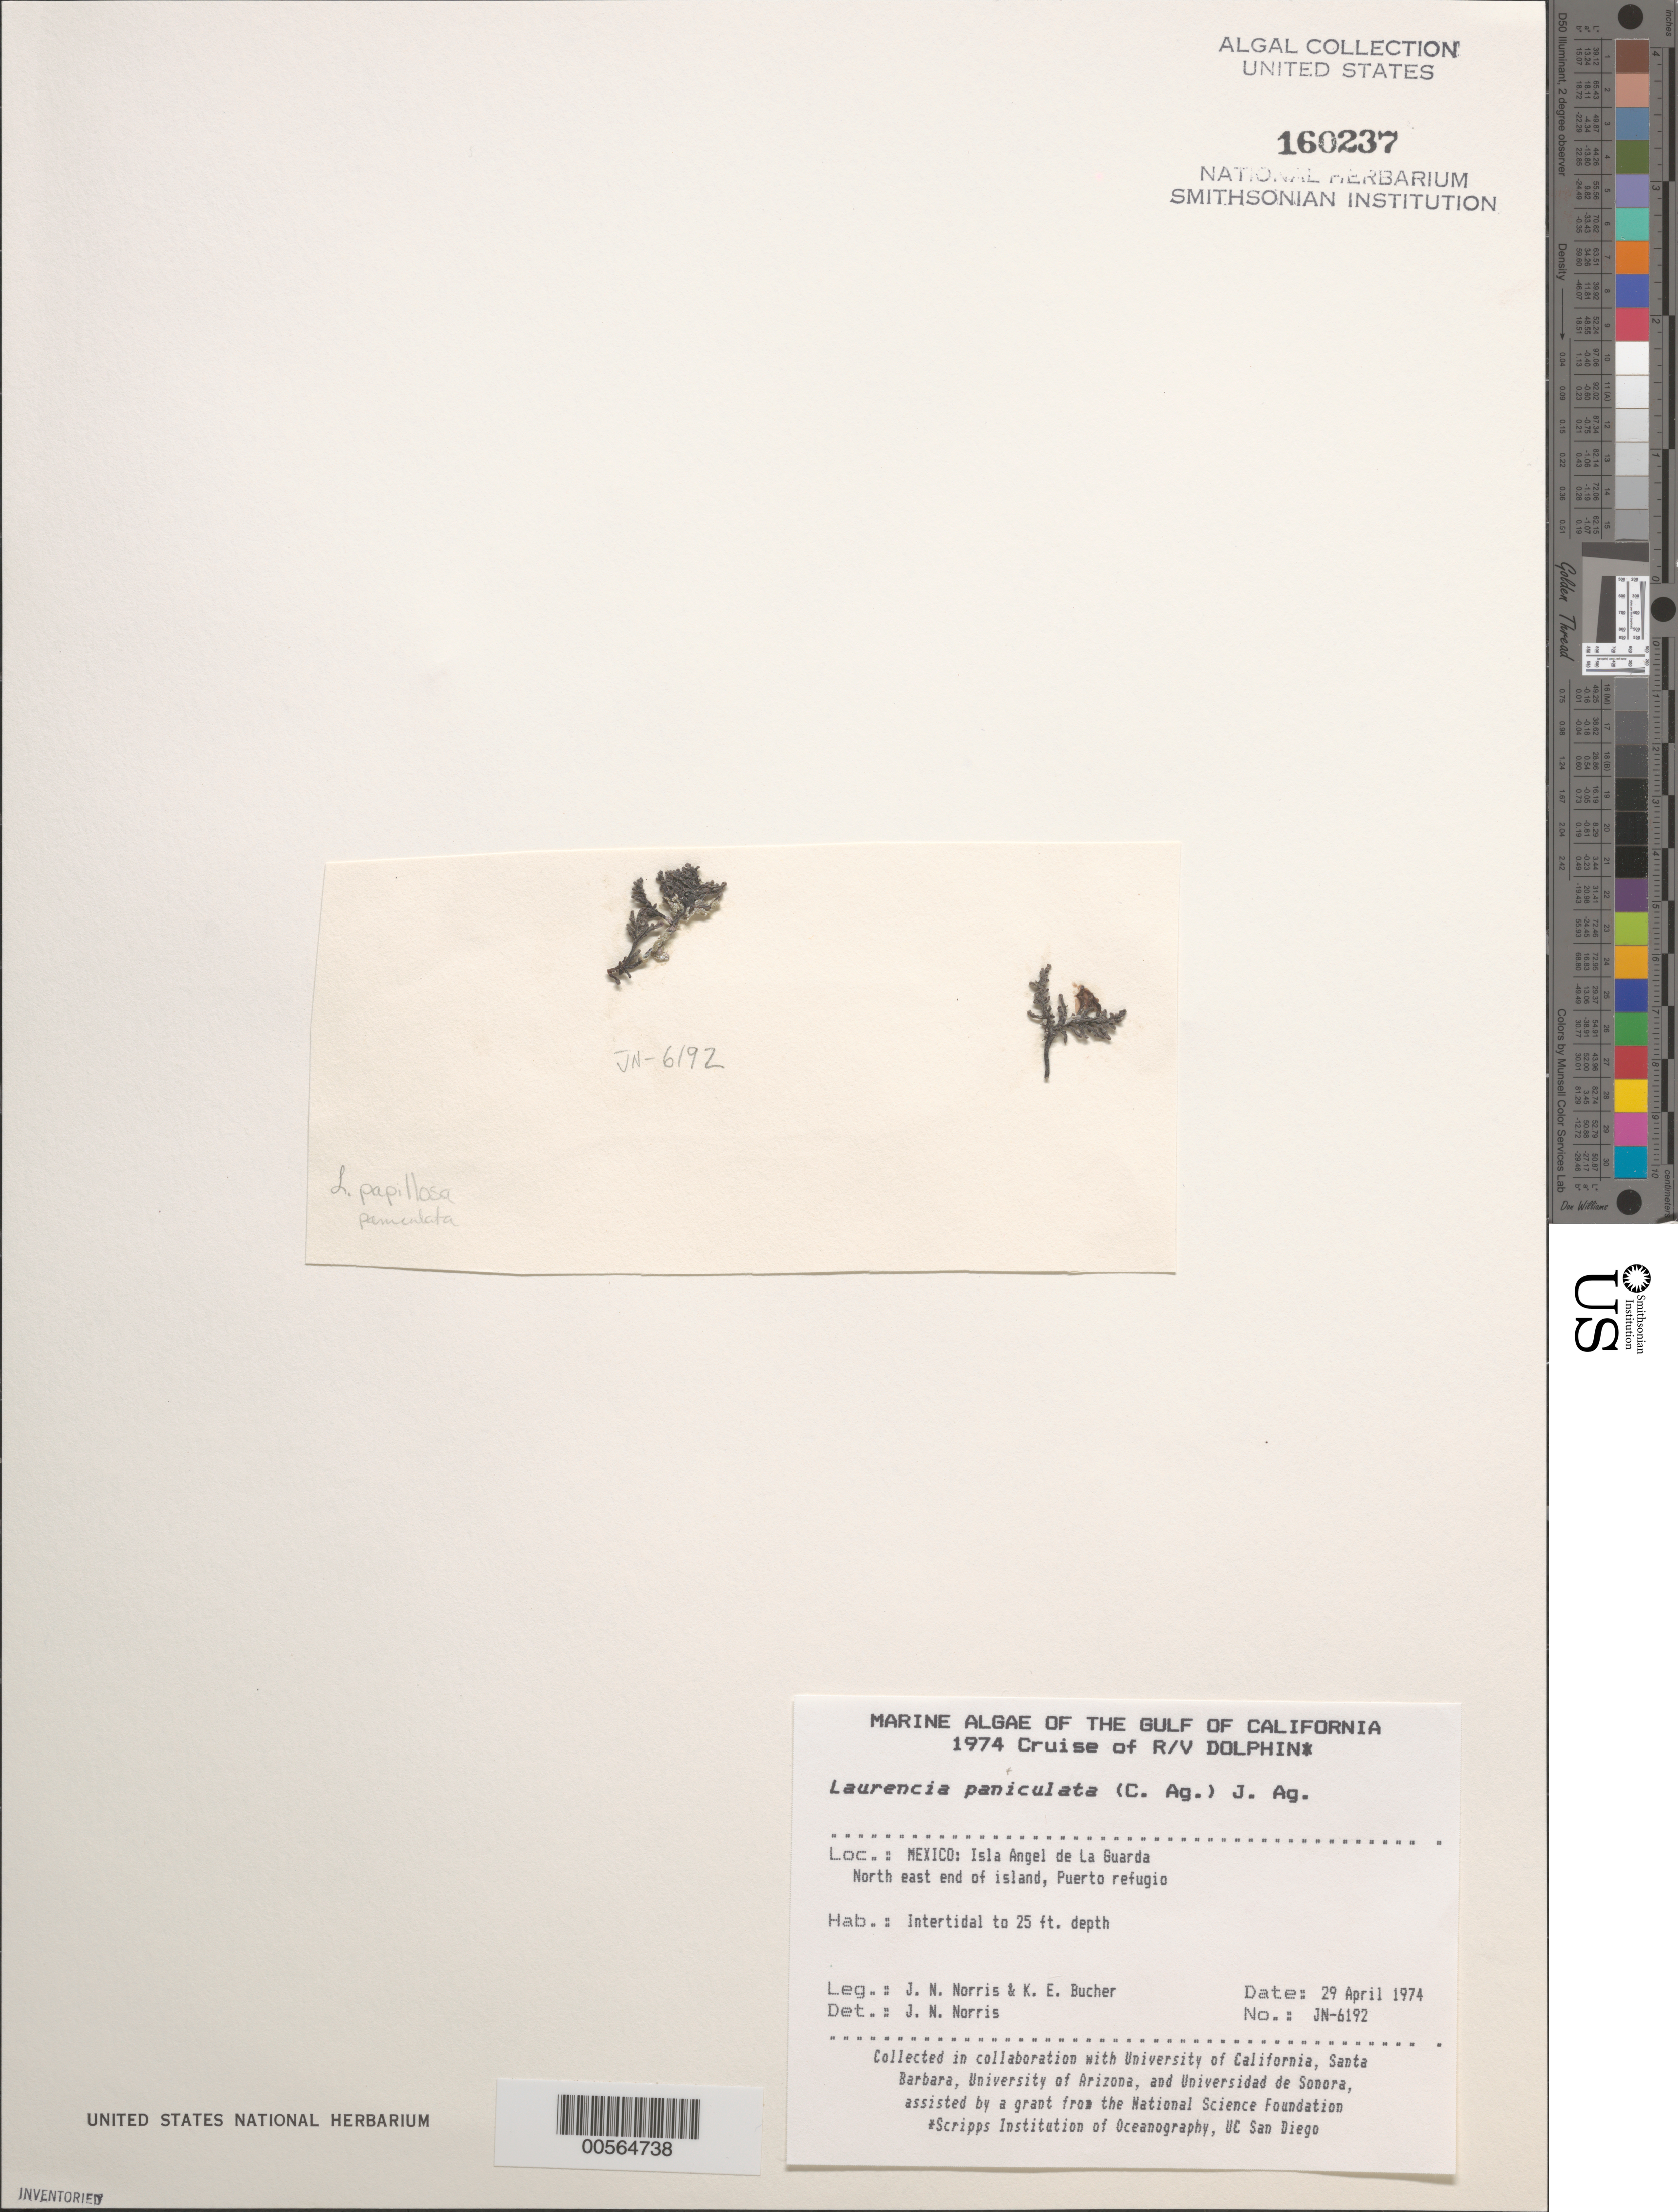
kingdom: Plantae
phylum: Rhodophyta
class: Florideophyceae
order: Ceramiales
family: Rhodomelaceae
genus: Palisada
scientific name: Palisada thuyoides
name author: (Kützing) Cassano et al.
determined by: Algae name updating Project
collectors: J. N. Norris & K. E. Bucher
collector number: JN-6192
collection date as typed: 29 Apr 1974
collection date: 1974-04-29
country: Mexico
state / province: Baja California Norte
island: Isla Angel de la Guarda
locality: Puerto Refugio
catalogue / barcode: US 160237